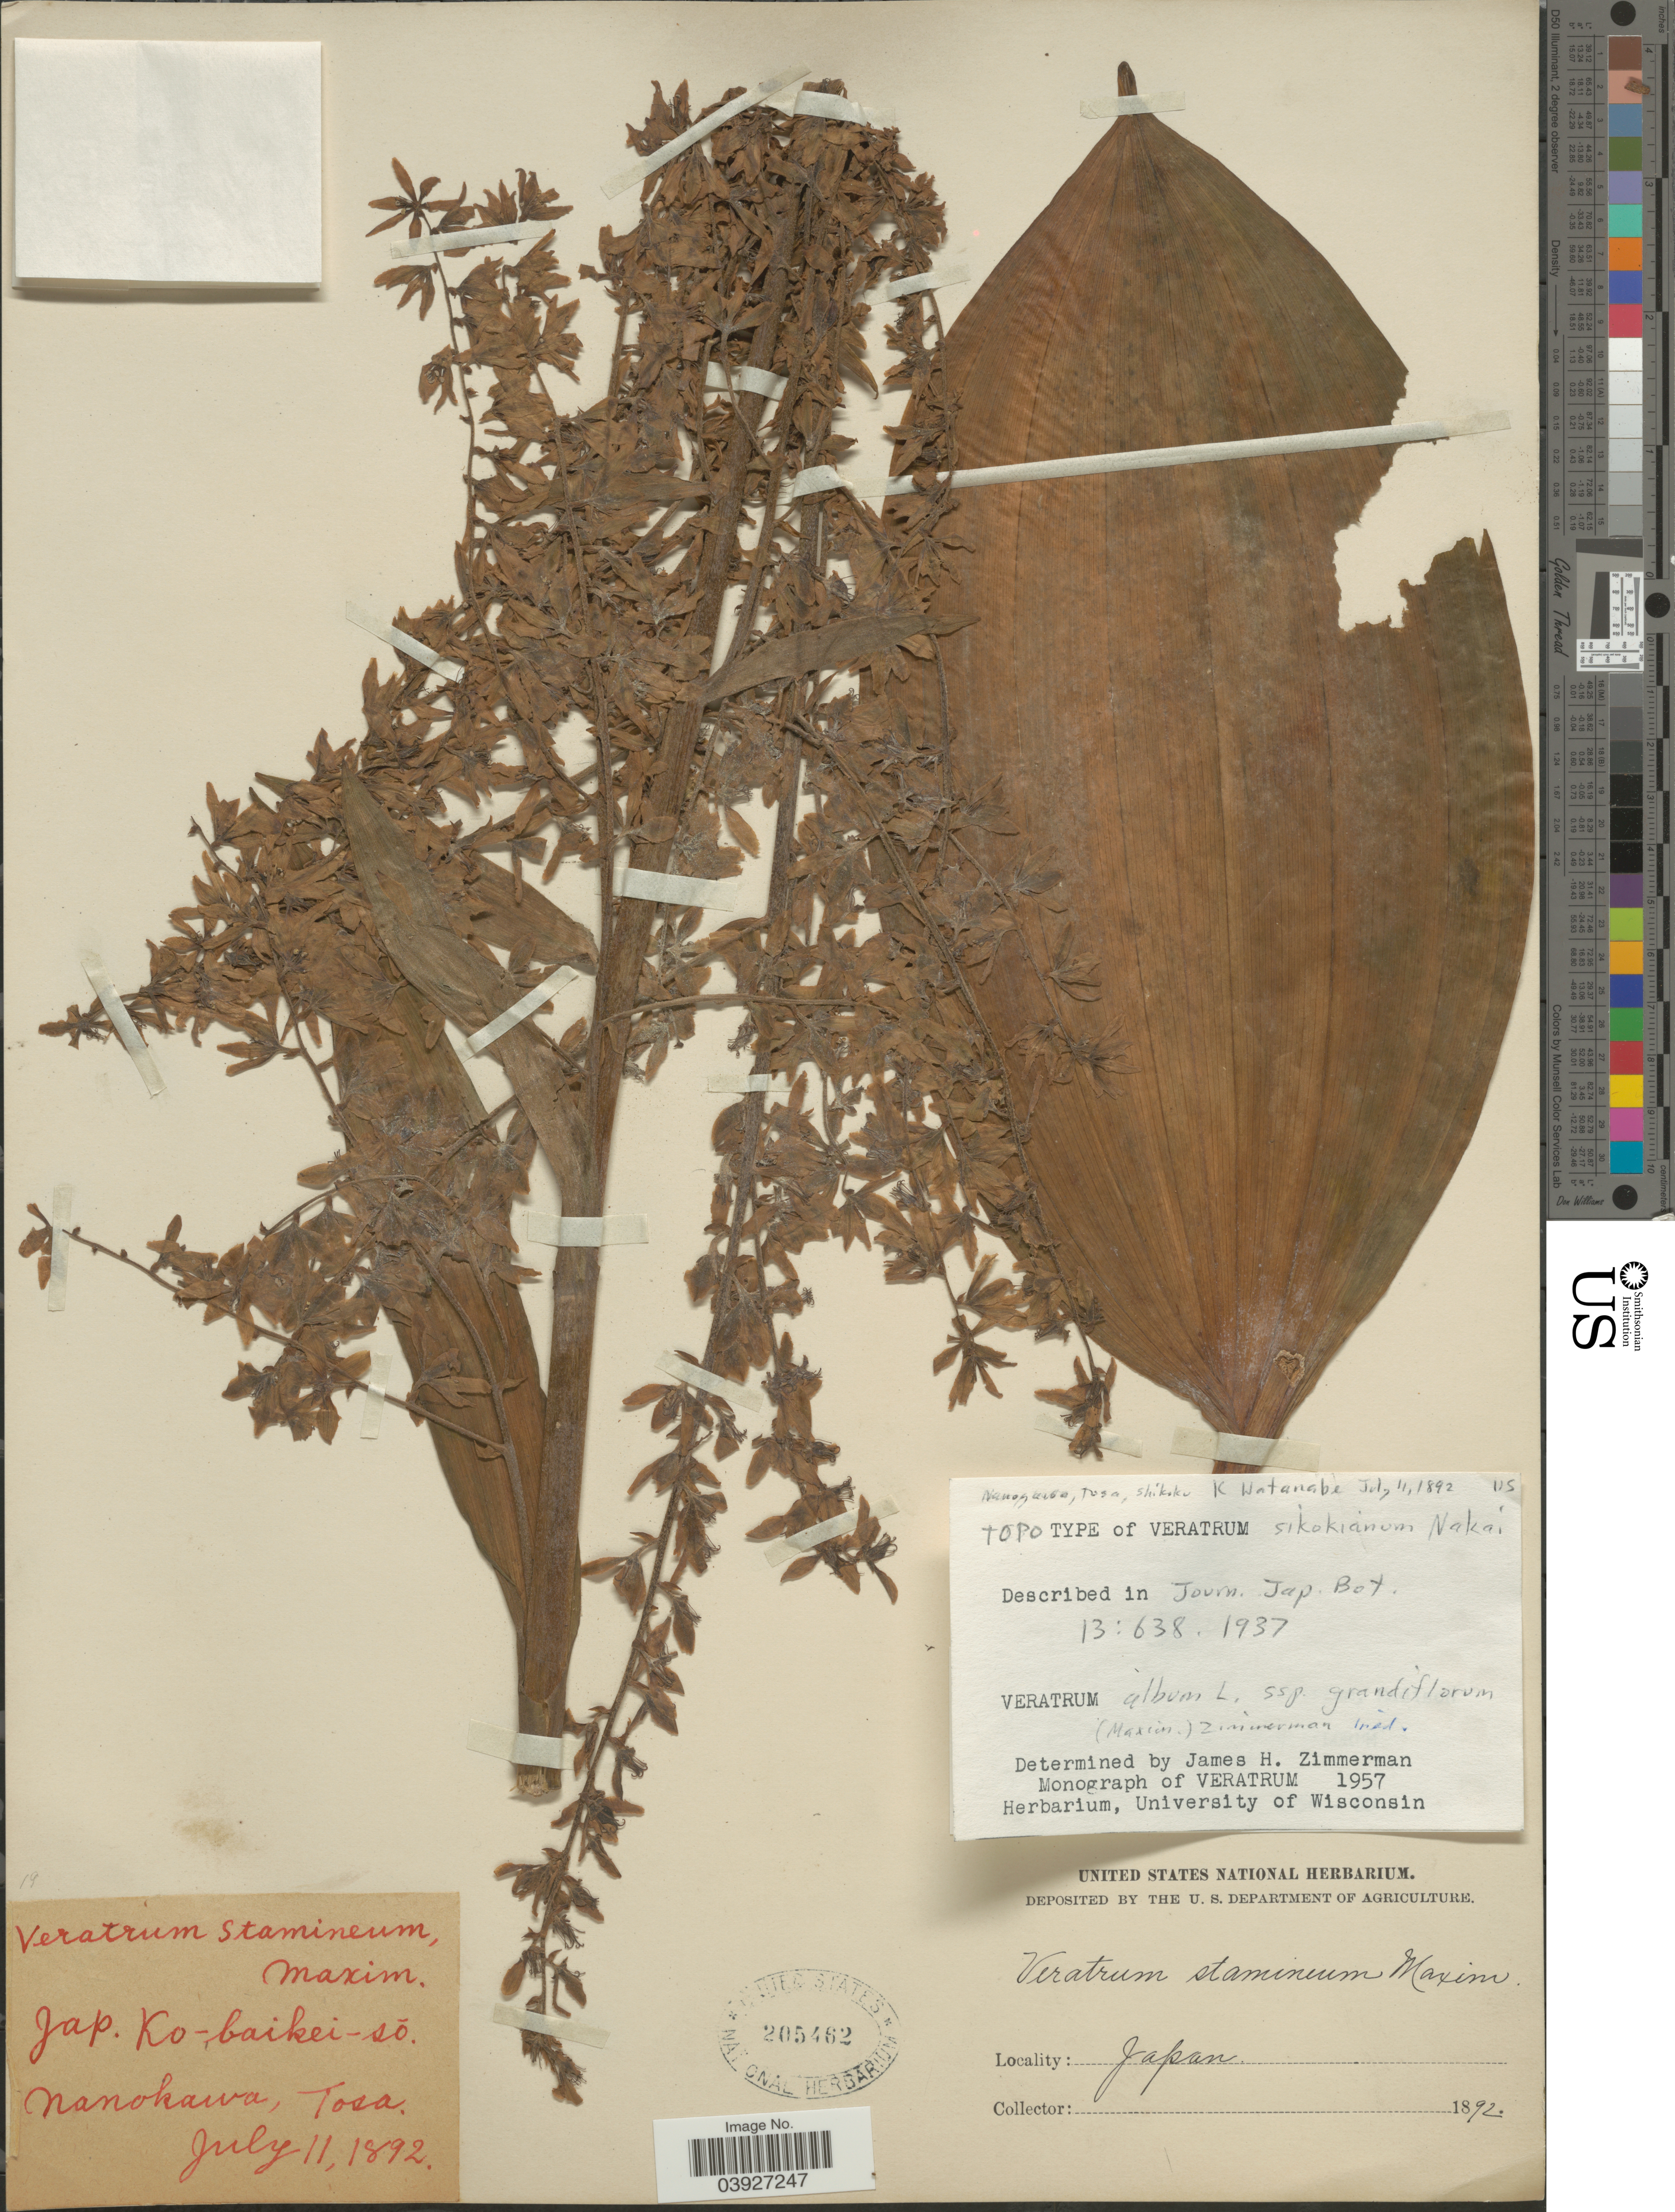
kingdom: Plantae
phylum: Tracheophyta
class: Liliopsida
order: Liliales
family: Melanthiaceae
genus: Veratrum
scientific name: Veratrum sikokianum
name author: Nakai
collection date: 1892-07-11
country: Japan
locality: Nanokawa, Tosa.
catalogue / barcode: US 205462